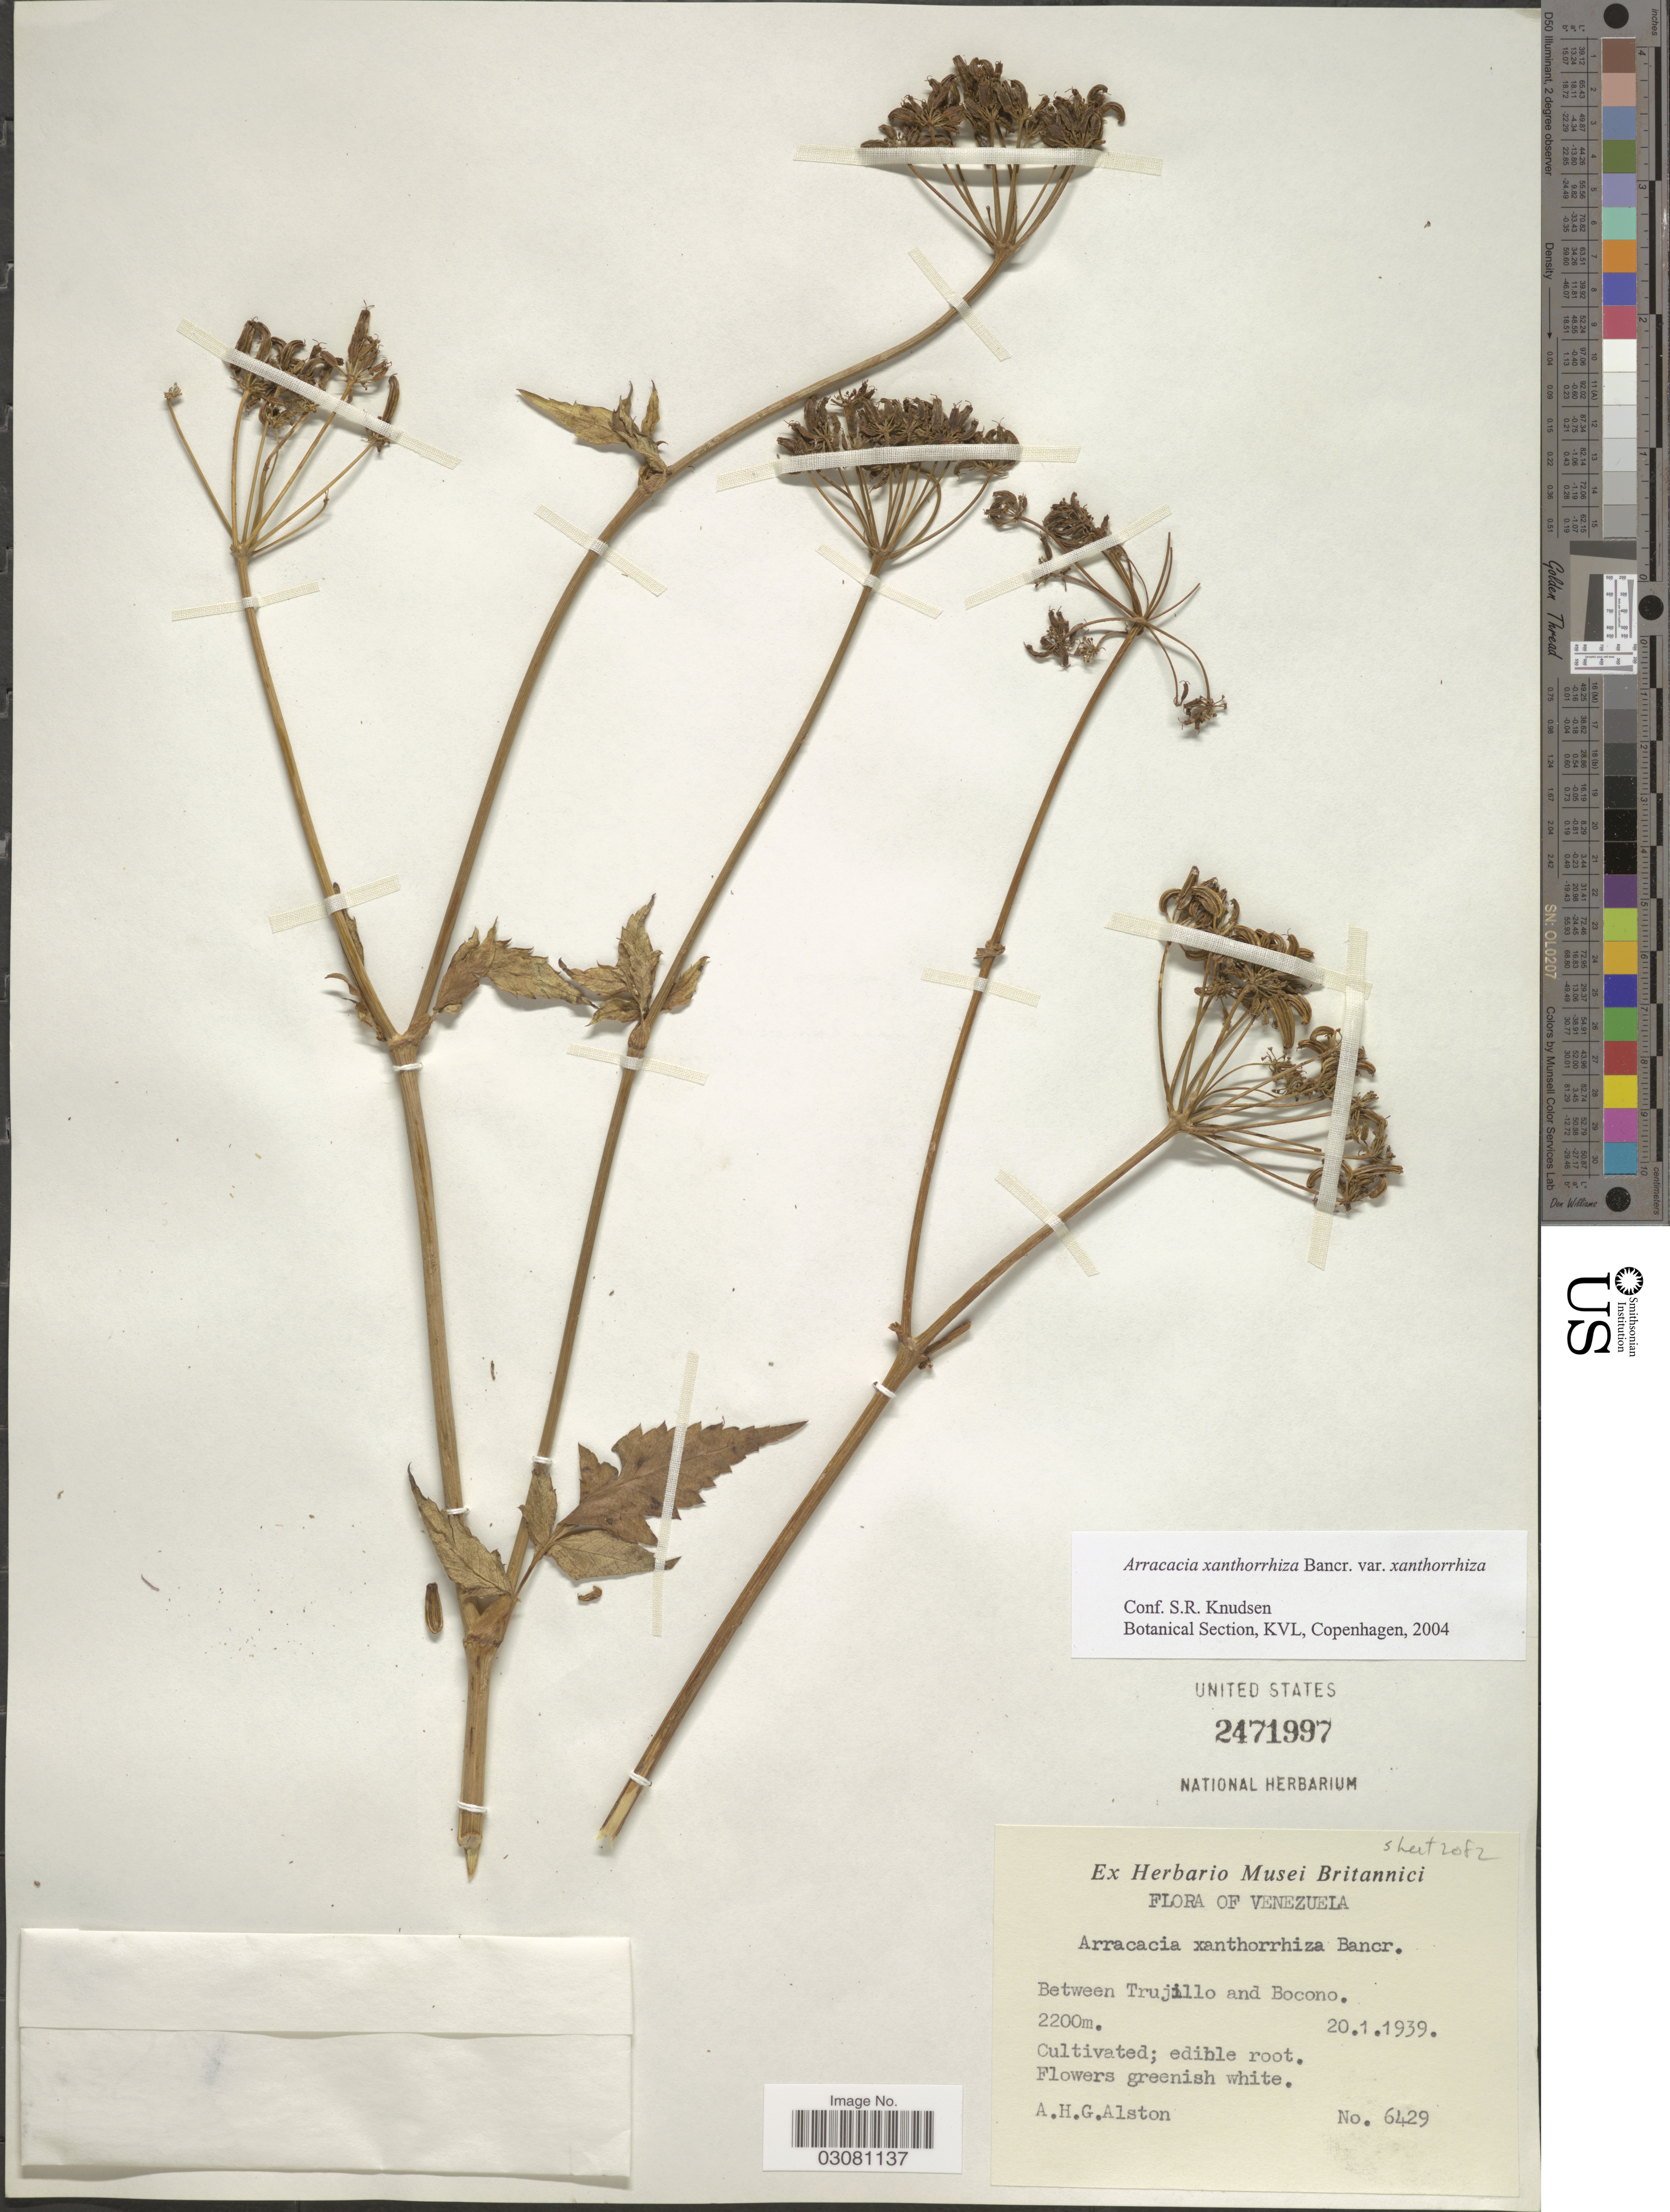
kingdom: Plantae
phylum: Tracheophyta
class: Magnoliopsida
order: Apiales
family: Apiaceae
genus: Arracacia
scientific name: Arracacia xanthorrhiza var. xanthorrhiza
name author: Bancr.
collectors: A. H. Alston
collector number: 6429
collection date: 1939-01-20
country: Venezuela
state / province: Trujillo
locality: Between Trujillo and Bocono.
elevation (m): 2200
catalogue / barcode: US 2471997